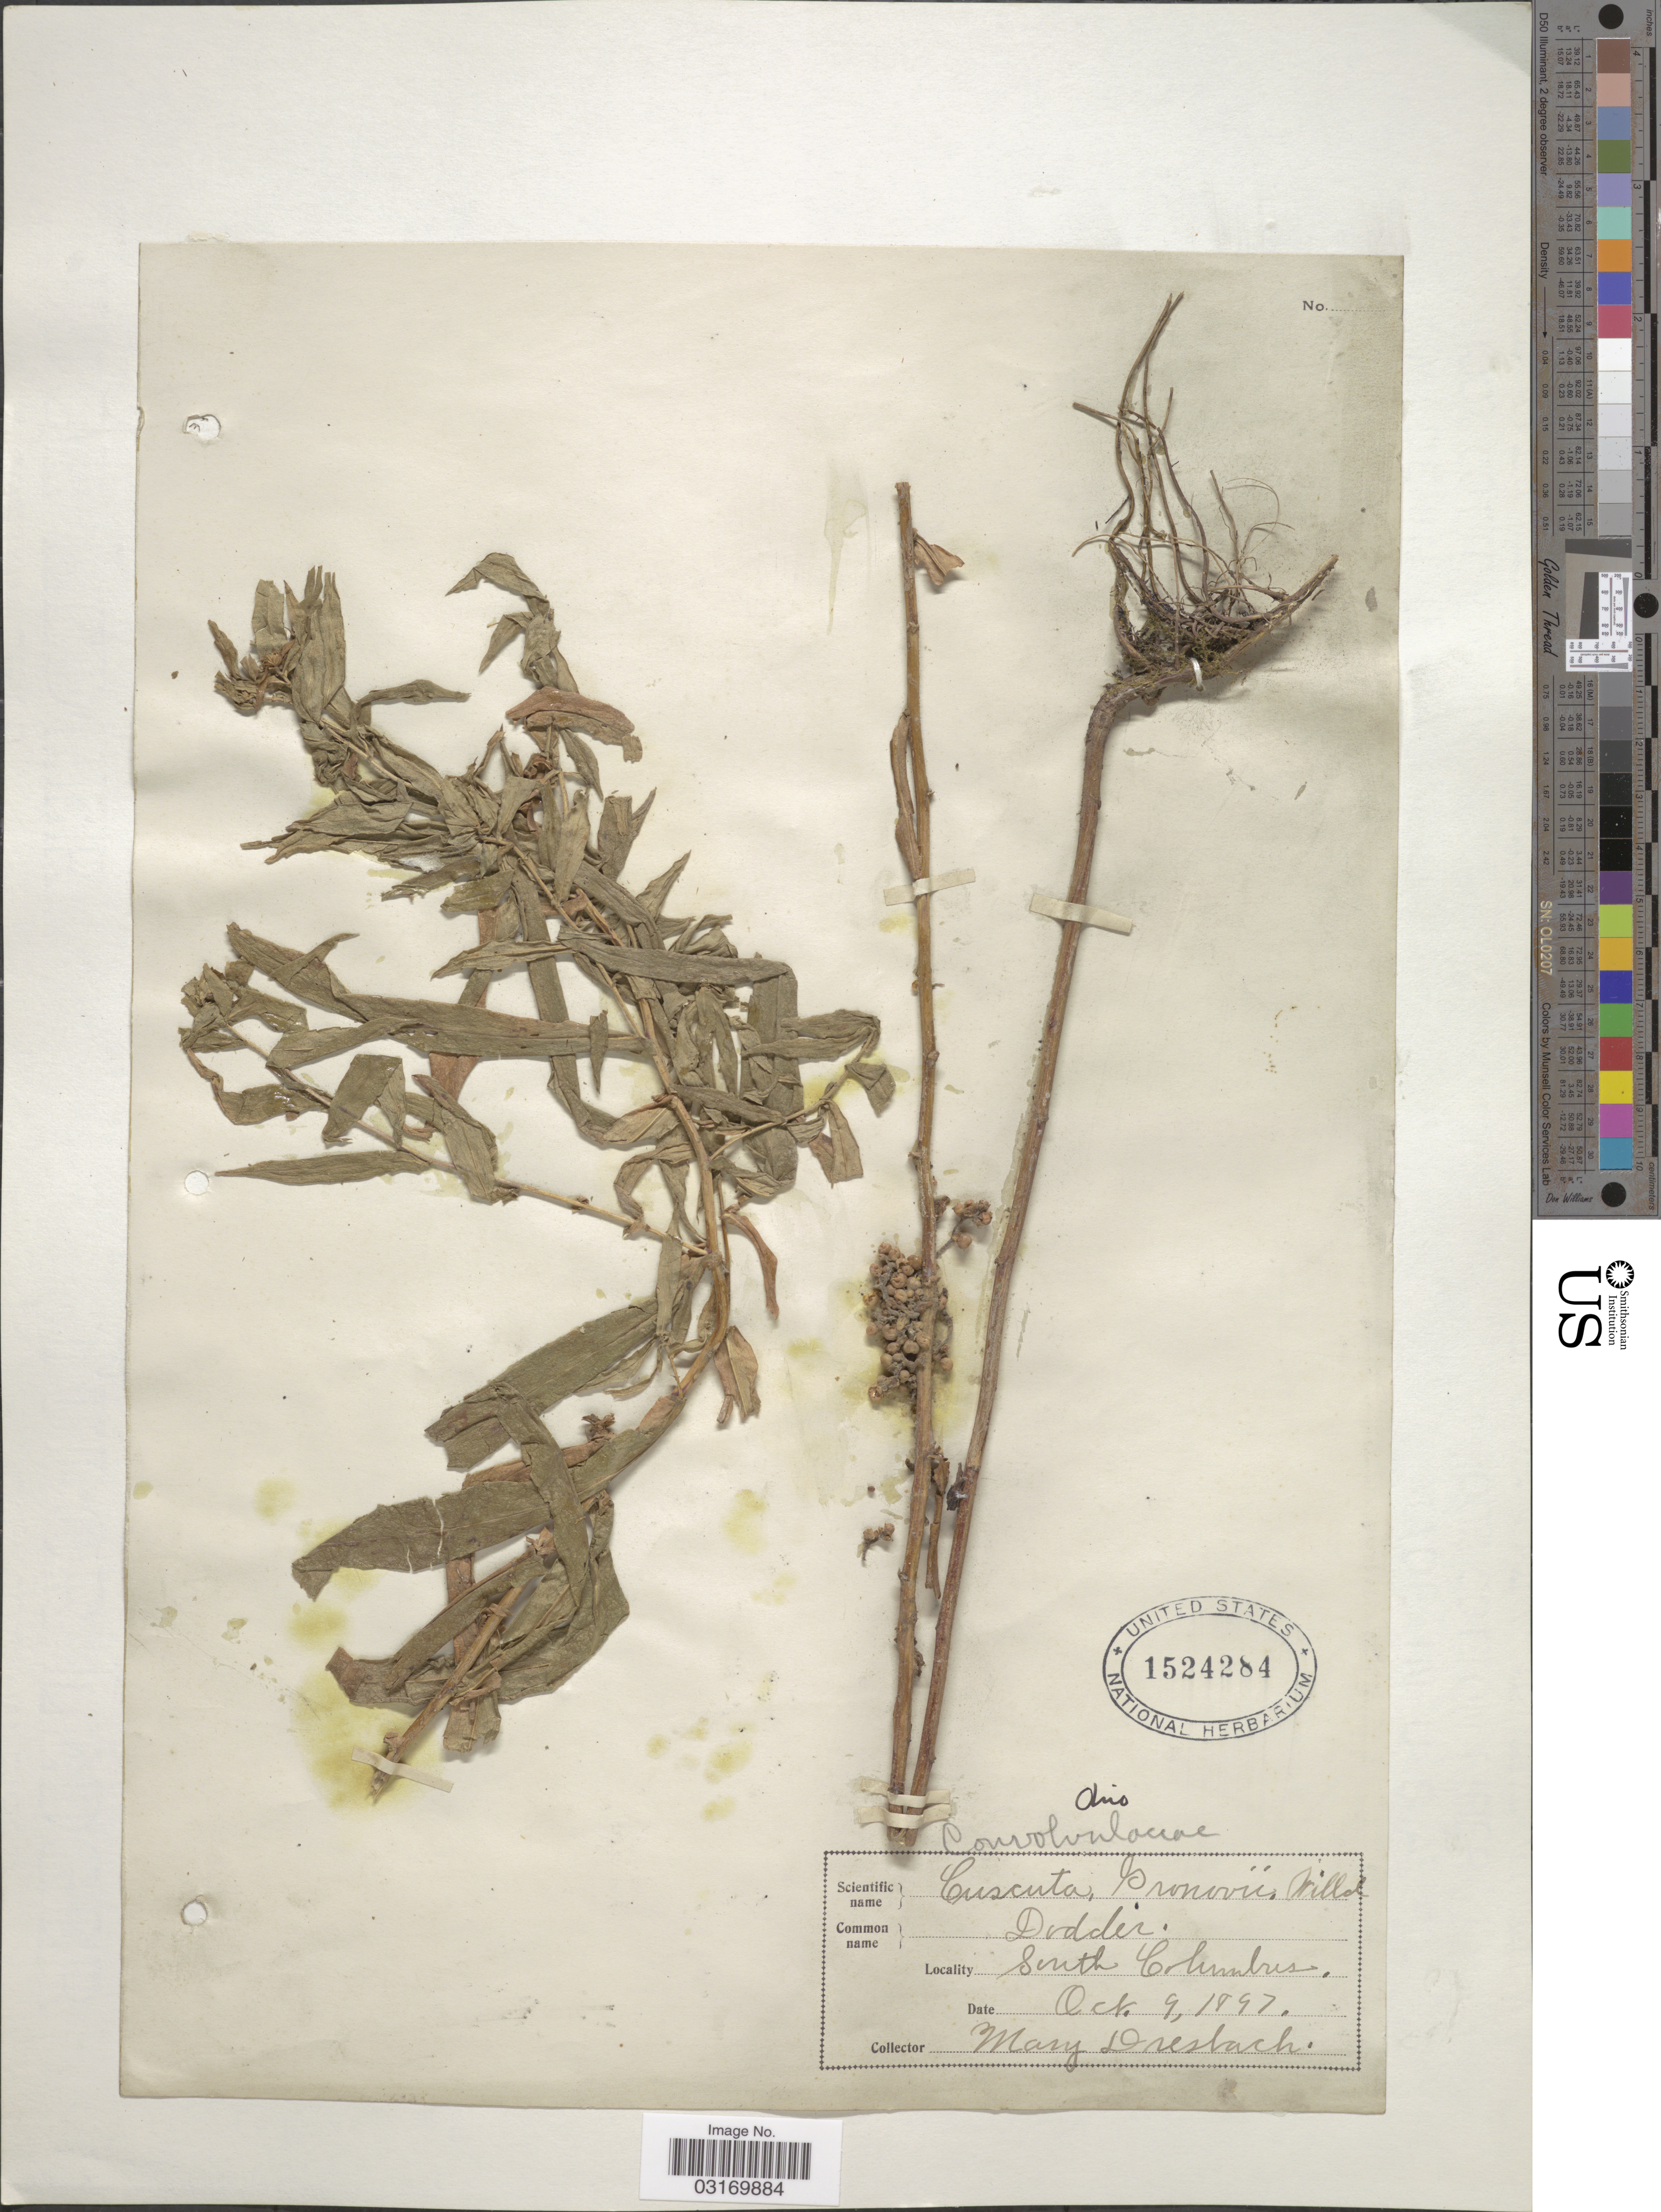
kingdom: Plantae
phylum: Tracheophyta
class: Magnoliopsida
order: Solanales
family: Convolvulaceae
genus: Cuscuta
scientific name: Cuscuta gronovii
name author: Willd. ex Schult.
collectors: M. Dreslach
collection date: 1897-10-09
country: United States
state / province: Ohio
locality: South Columbus.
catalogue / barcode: US 1524284